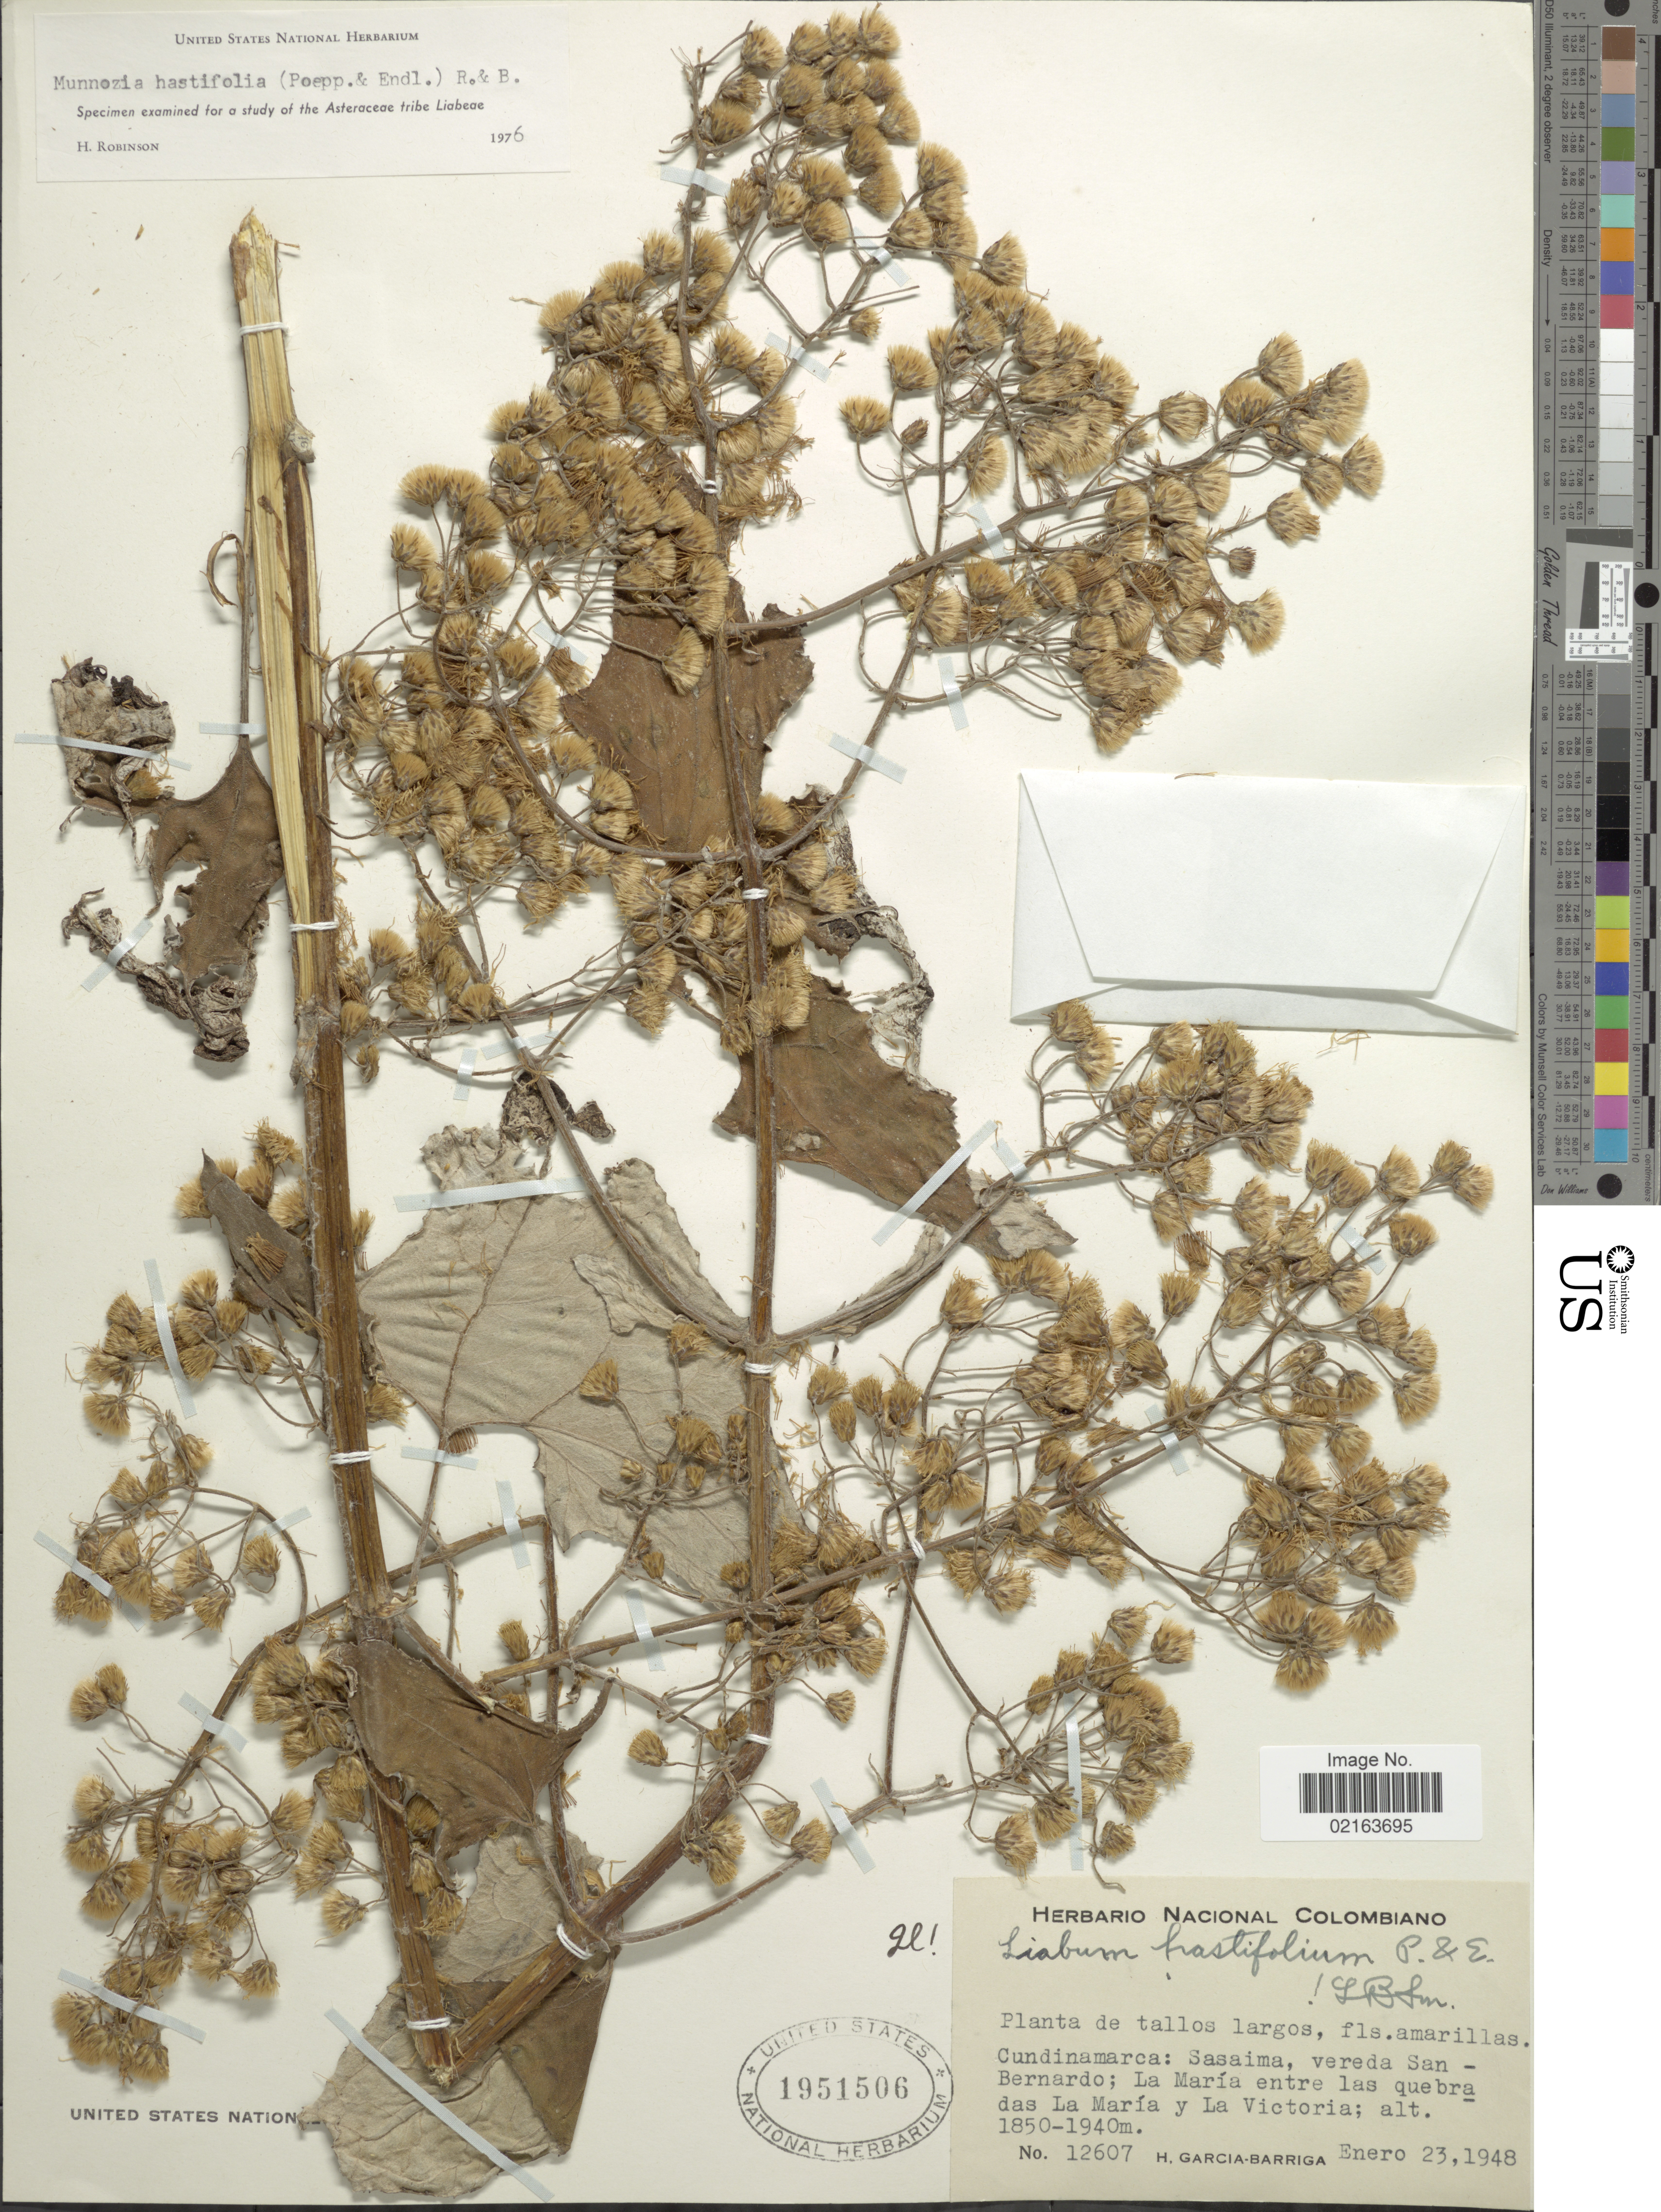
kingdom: Plantae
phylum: Tracheophyta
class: Magnoliopsida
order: Asterales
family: Asteraceae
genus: Munnozia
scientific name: Munnozia hastifolia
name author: (Poepp.) H. Rob. & Brettell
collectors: H. García Barriga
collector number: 12607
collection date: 1948-01-23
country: Colombia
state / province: Cundinamarca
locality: Cundinamarca: Sasaima, verede San-Bernardo, La Maria entre las quebra das La maria y La Victoria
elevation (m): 1850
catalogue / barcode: US 1951506